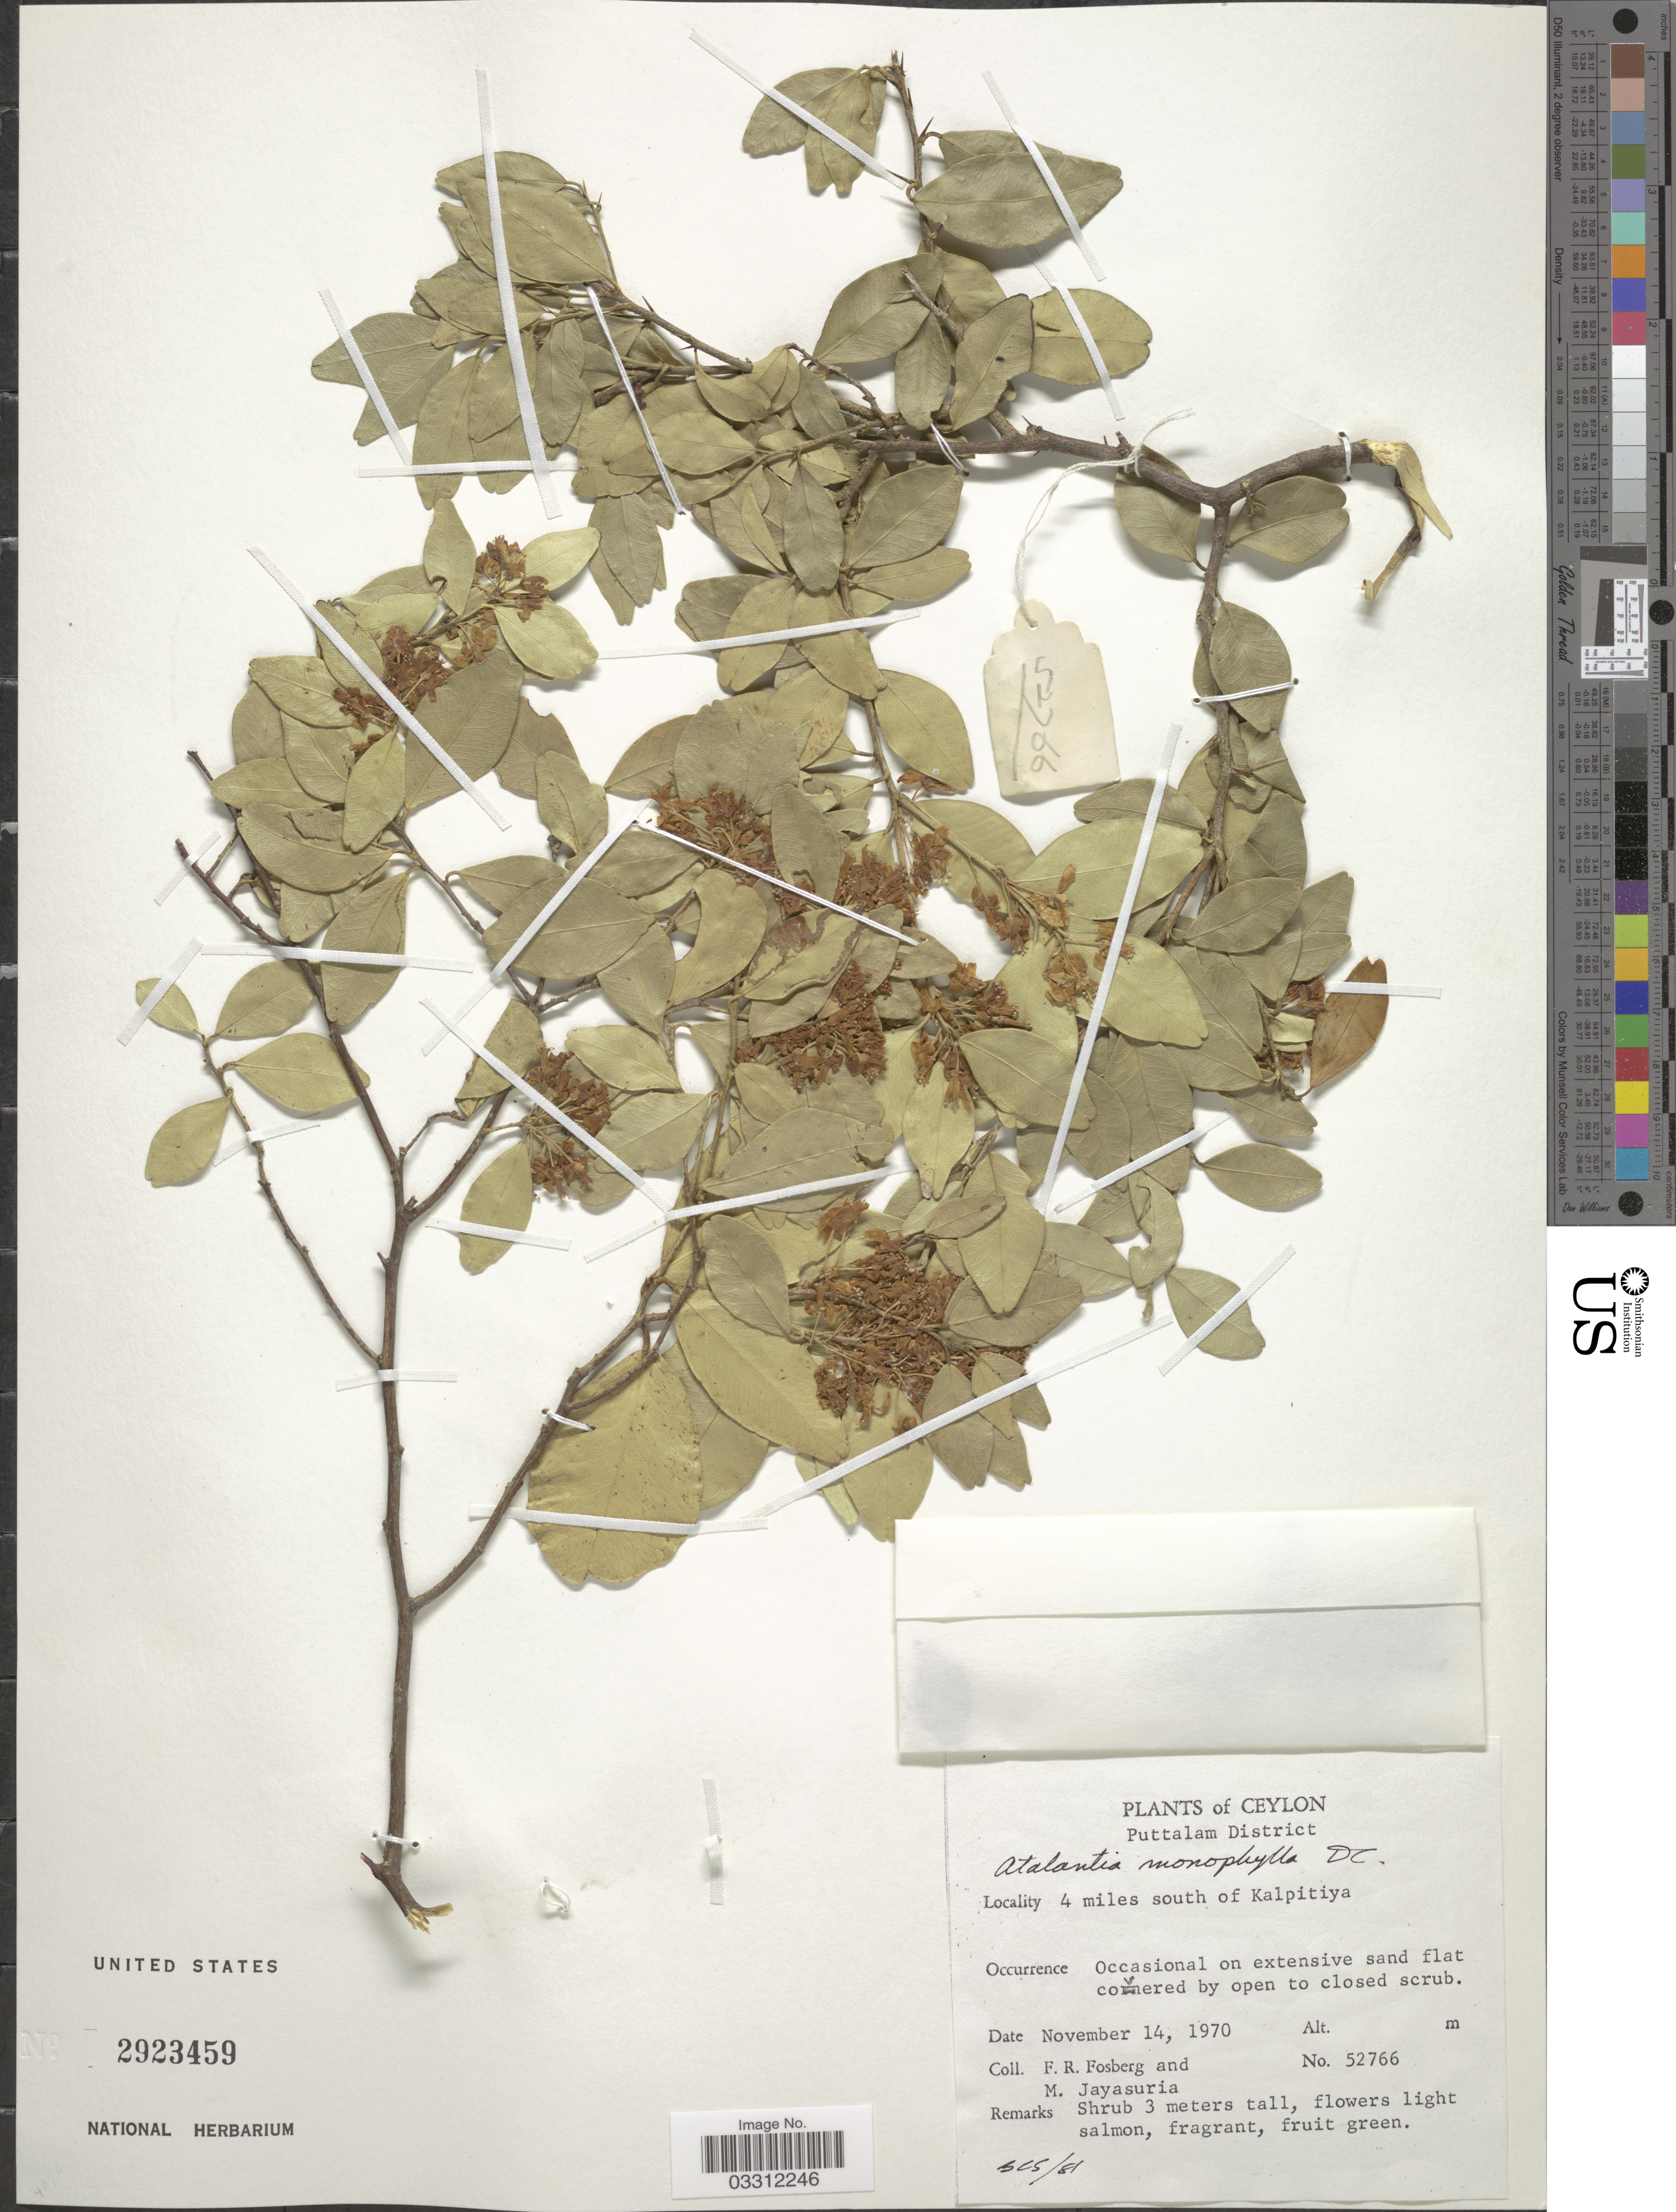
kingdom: Plantae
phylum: Tracheophyta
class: Magnoliopsida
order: Sapindales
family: Rutaceae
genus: Atalantia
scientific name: Atalantia monophylla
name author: (L.) DC.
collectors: F. R. Fosberg & M. Jayasuriya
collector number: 52766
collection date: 1970-11-14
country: Sri Lanka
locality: Ceylon, Puttalam District, 4 miles south of Kalpitiya.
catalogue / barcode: US 2923459